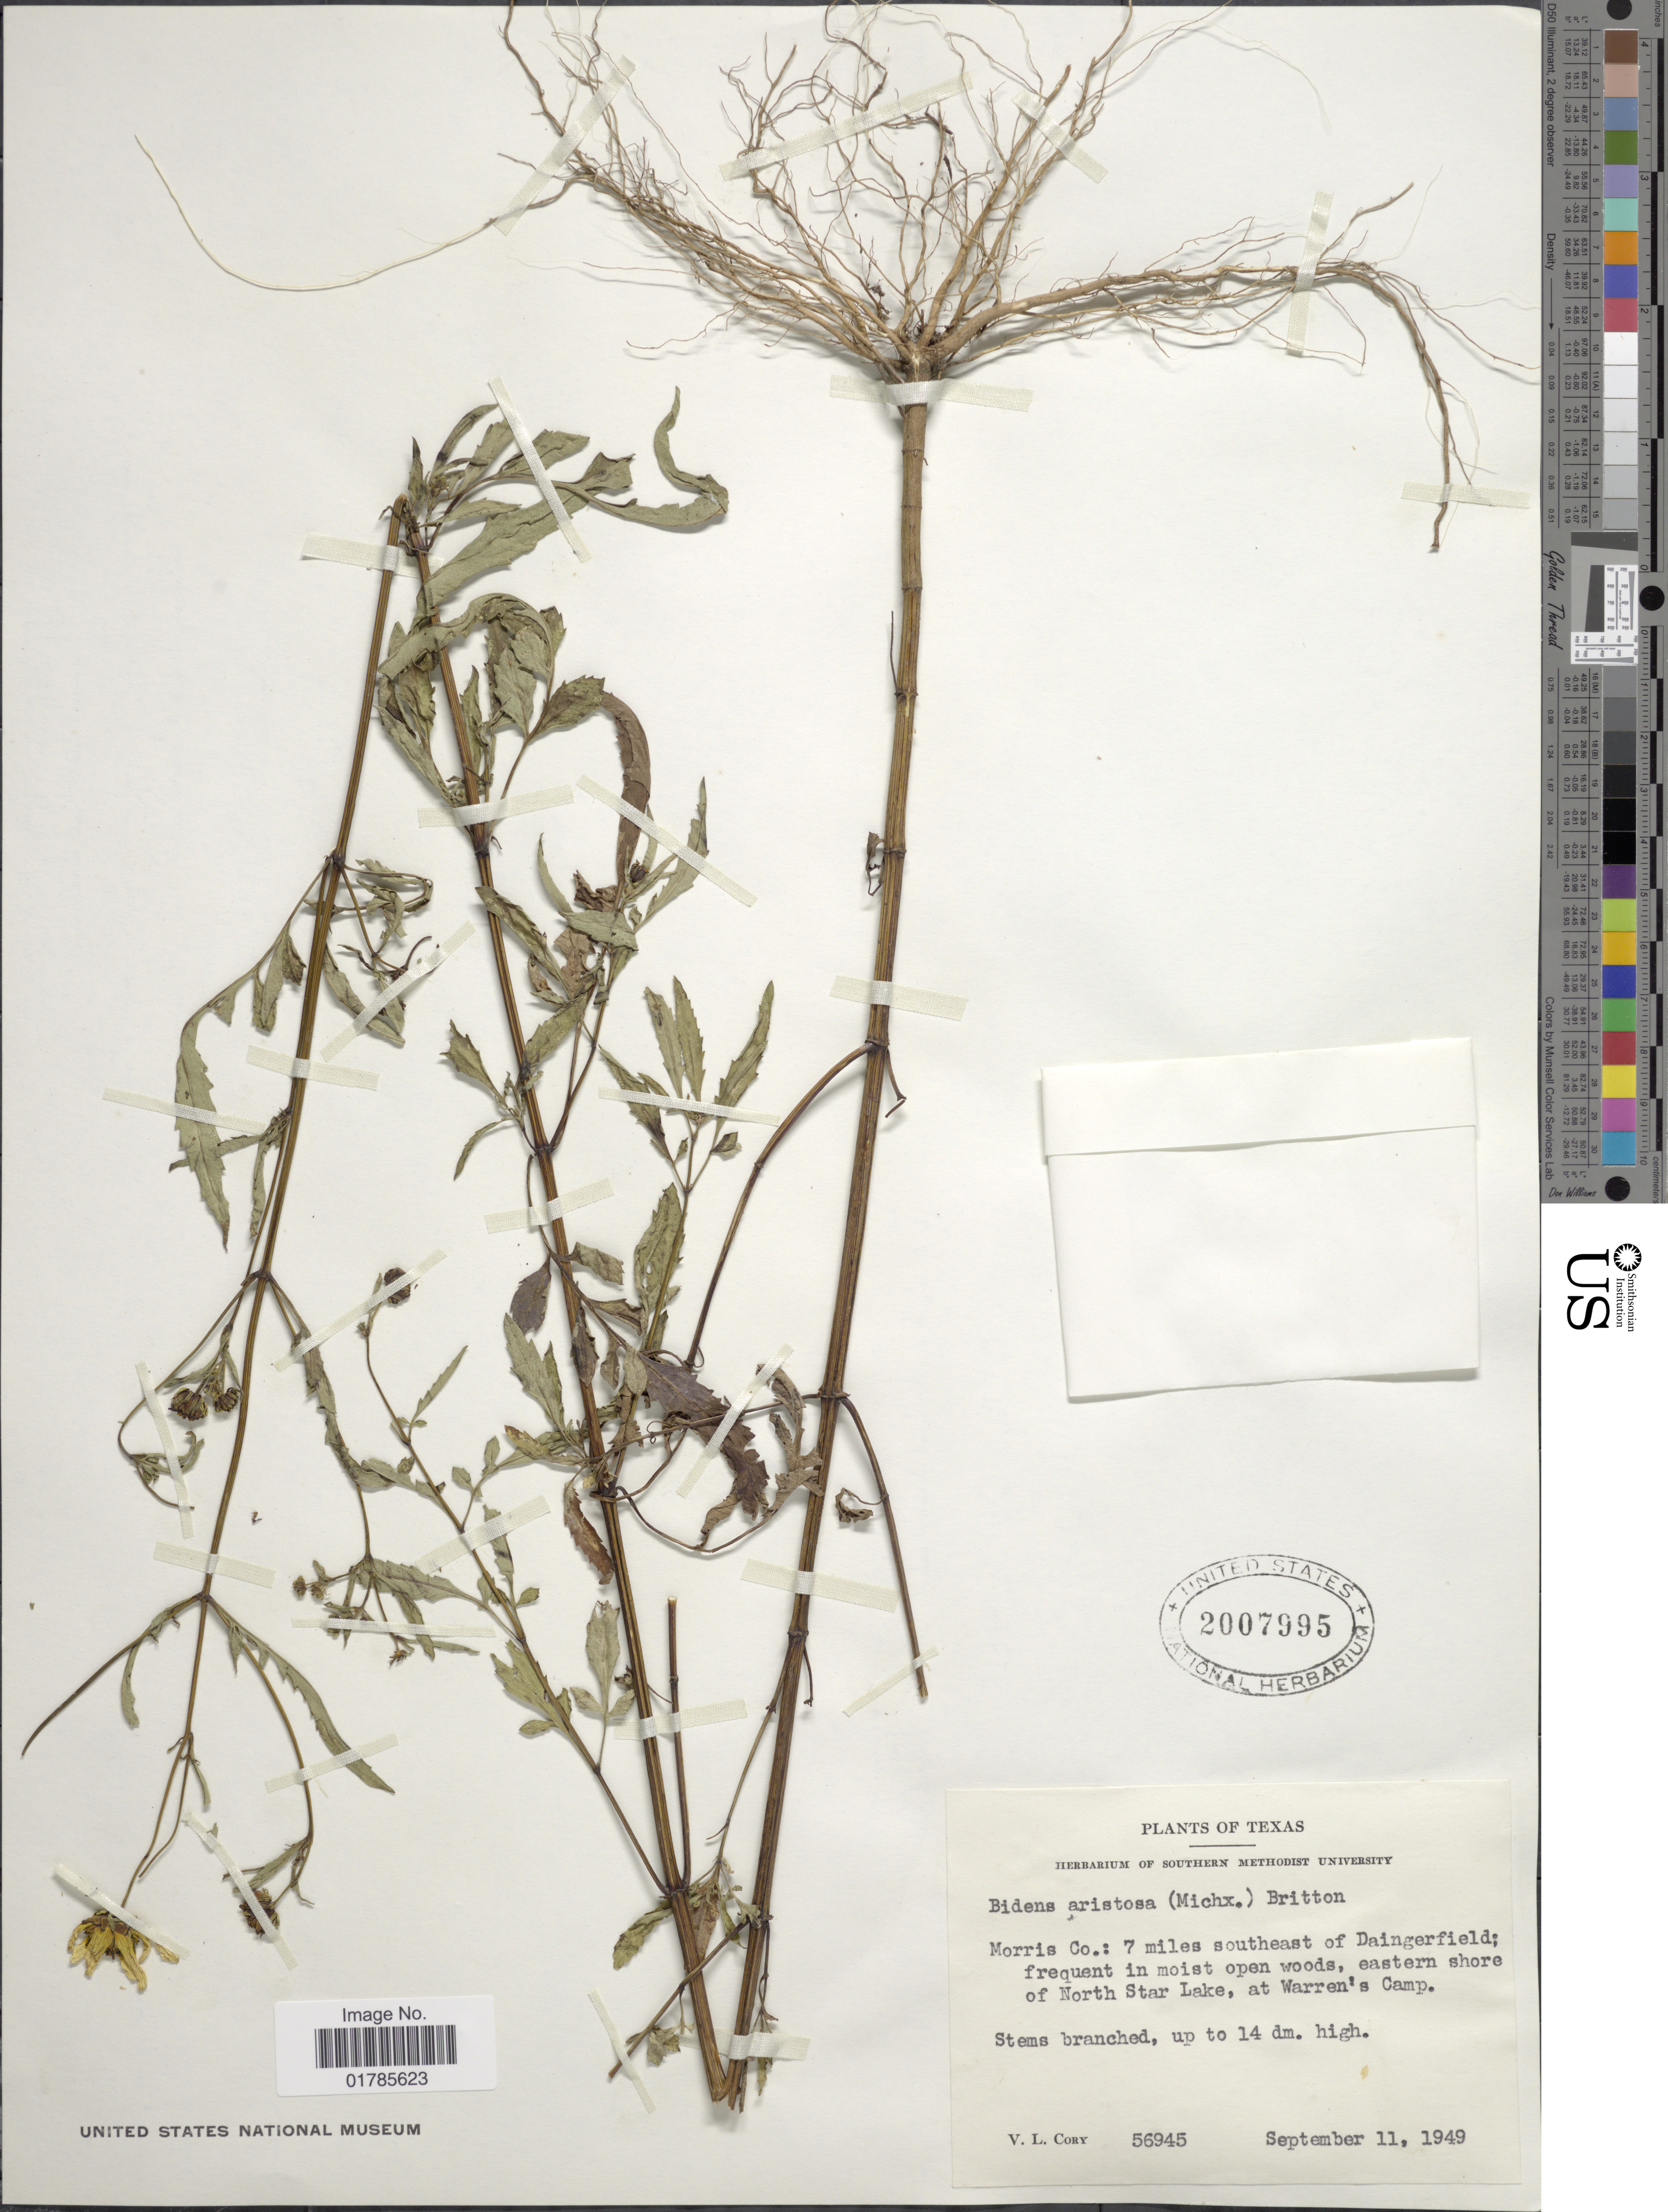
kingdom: Plantae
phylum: Tracheophyta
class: Magnoliopsida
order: Asterales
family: Asteraceae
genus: Bidens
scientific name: Bidens aristosa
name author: (Michx.) Britton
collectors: V. Cory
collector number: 56945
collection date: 1949-09-11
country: United States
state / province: Texas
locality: Morris Co.: 7 miles southeast of Daingerfield, eastern shore of North Star Lake, at Warren's Camp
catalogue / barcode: US 2007995